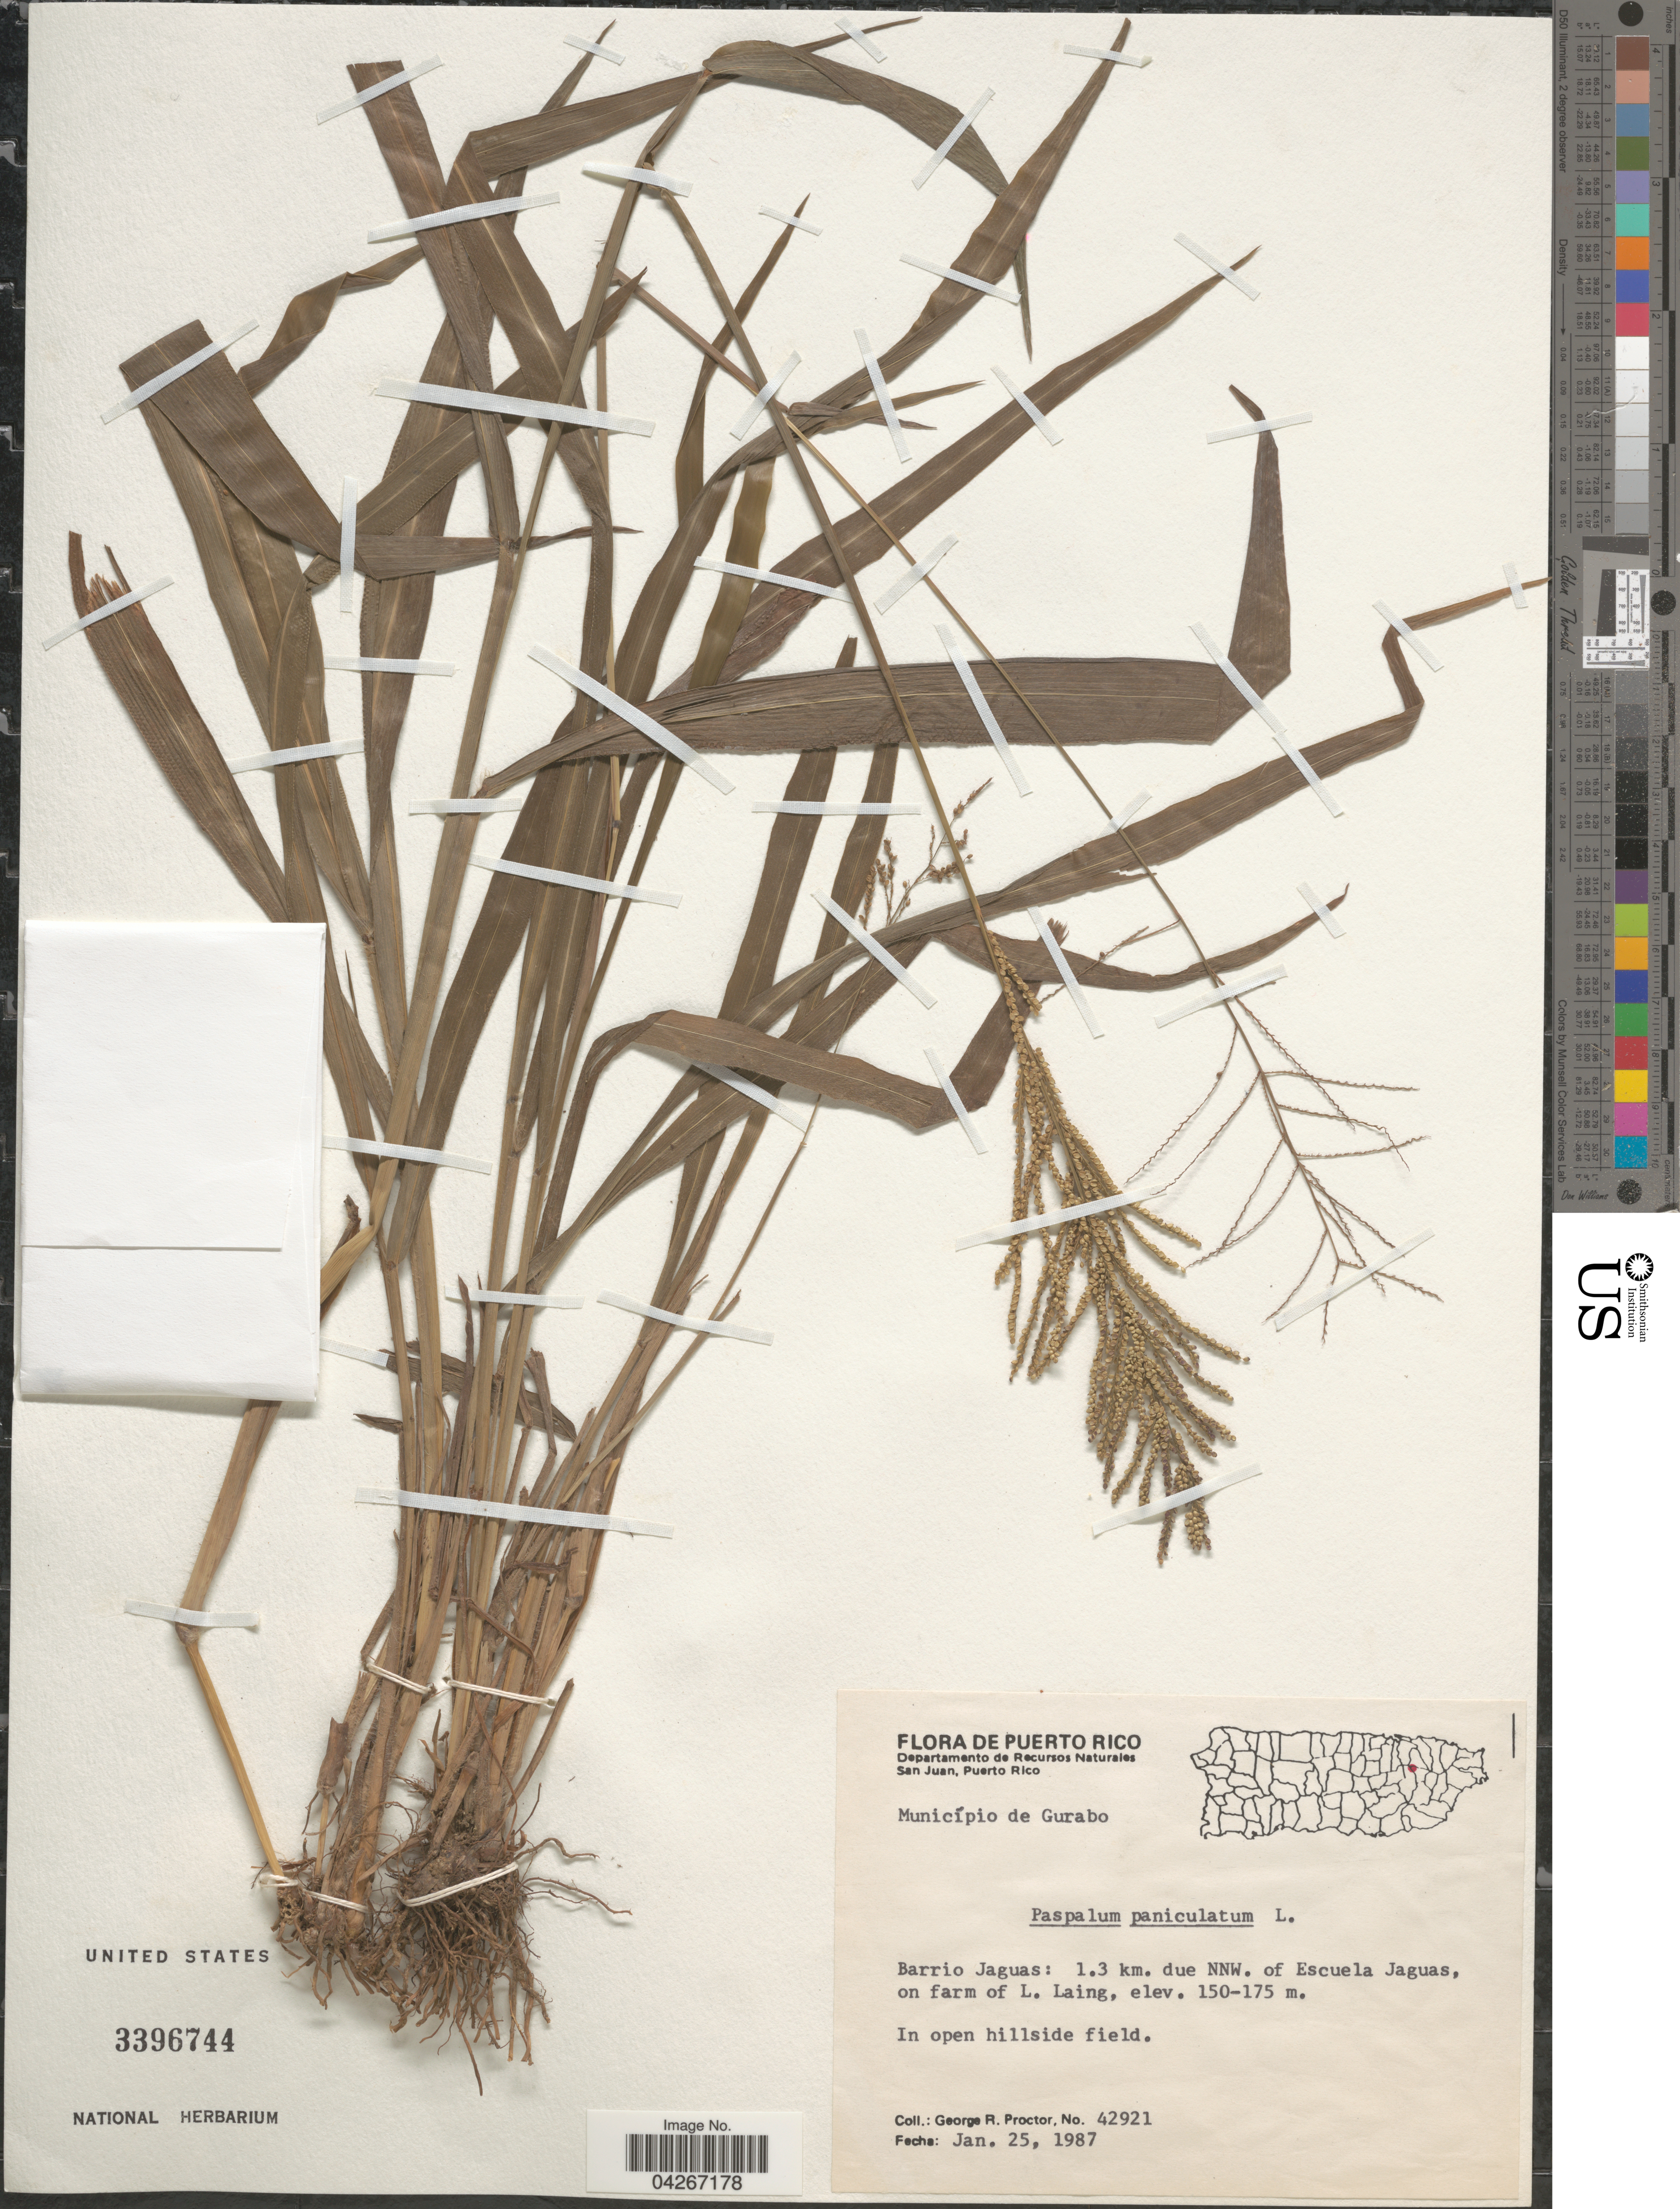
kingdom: Plantae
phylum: Tracheophyta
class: Liliopsida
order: Poales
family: Poaceae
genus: Paspalum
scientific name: Paspalum paniculatum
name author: L.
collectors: G. R. Proctor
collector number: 42921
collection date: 1987-01-25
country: Puerto Rico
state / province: Gurabo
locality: Município de Gurabo. Barrio Jaguas: 1.3 km. due NNW. of Escuela Jaguas, on farm of L. Laing.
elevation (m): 150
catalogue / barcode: US 3396744